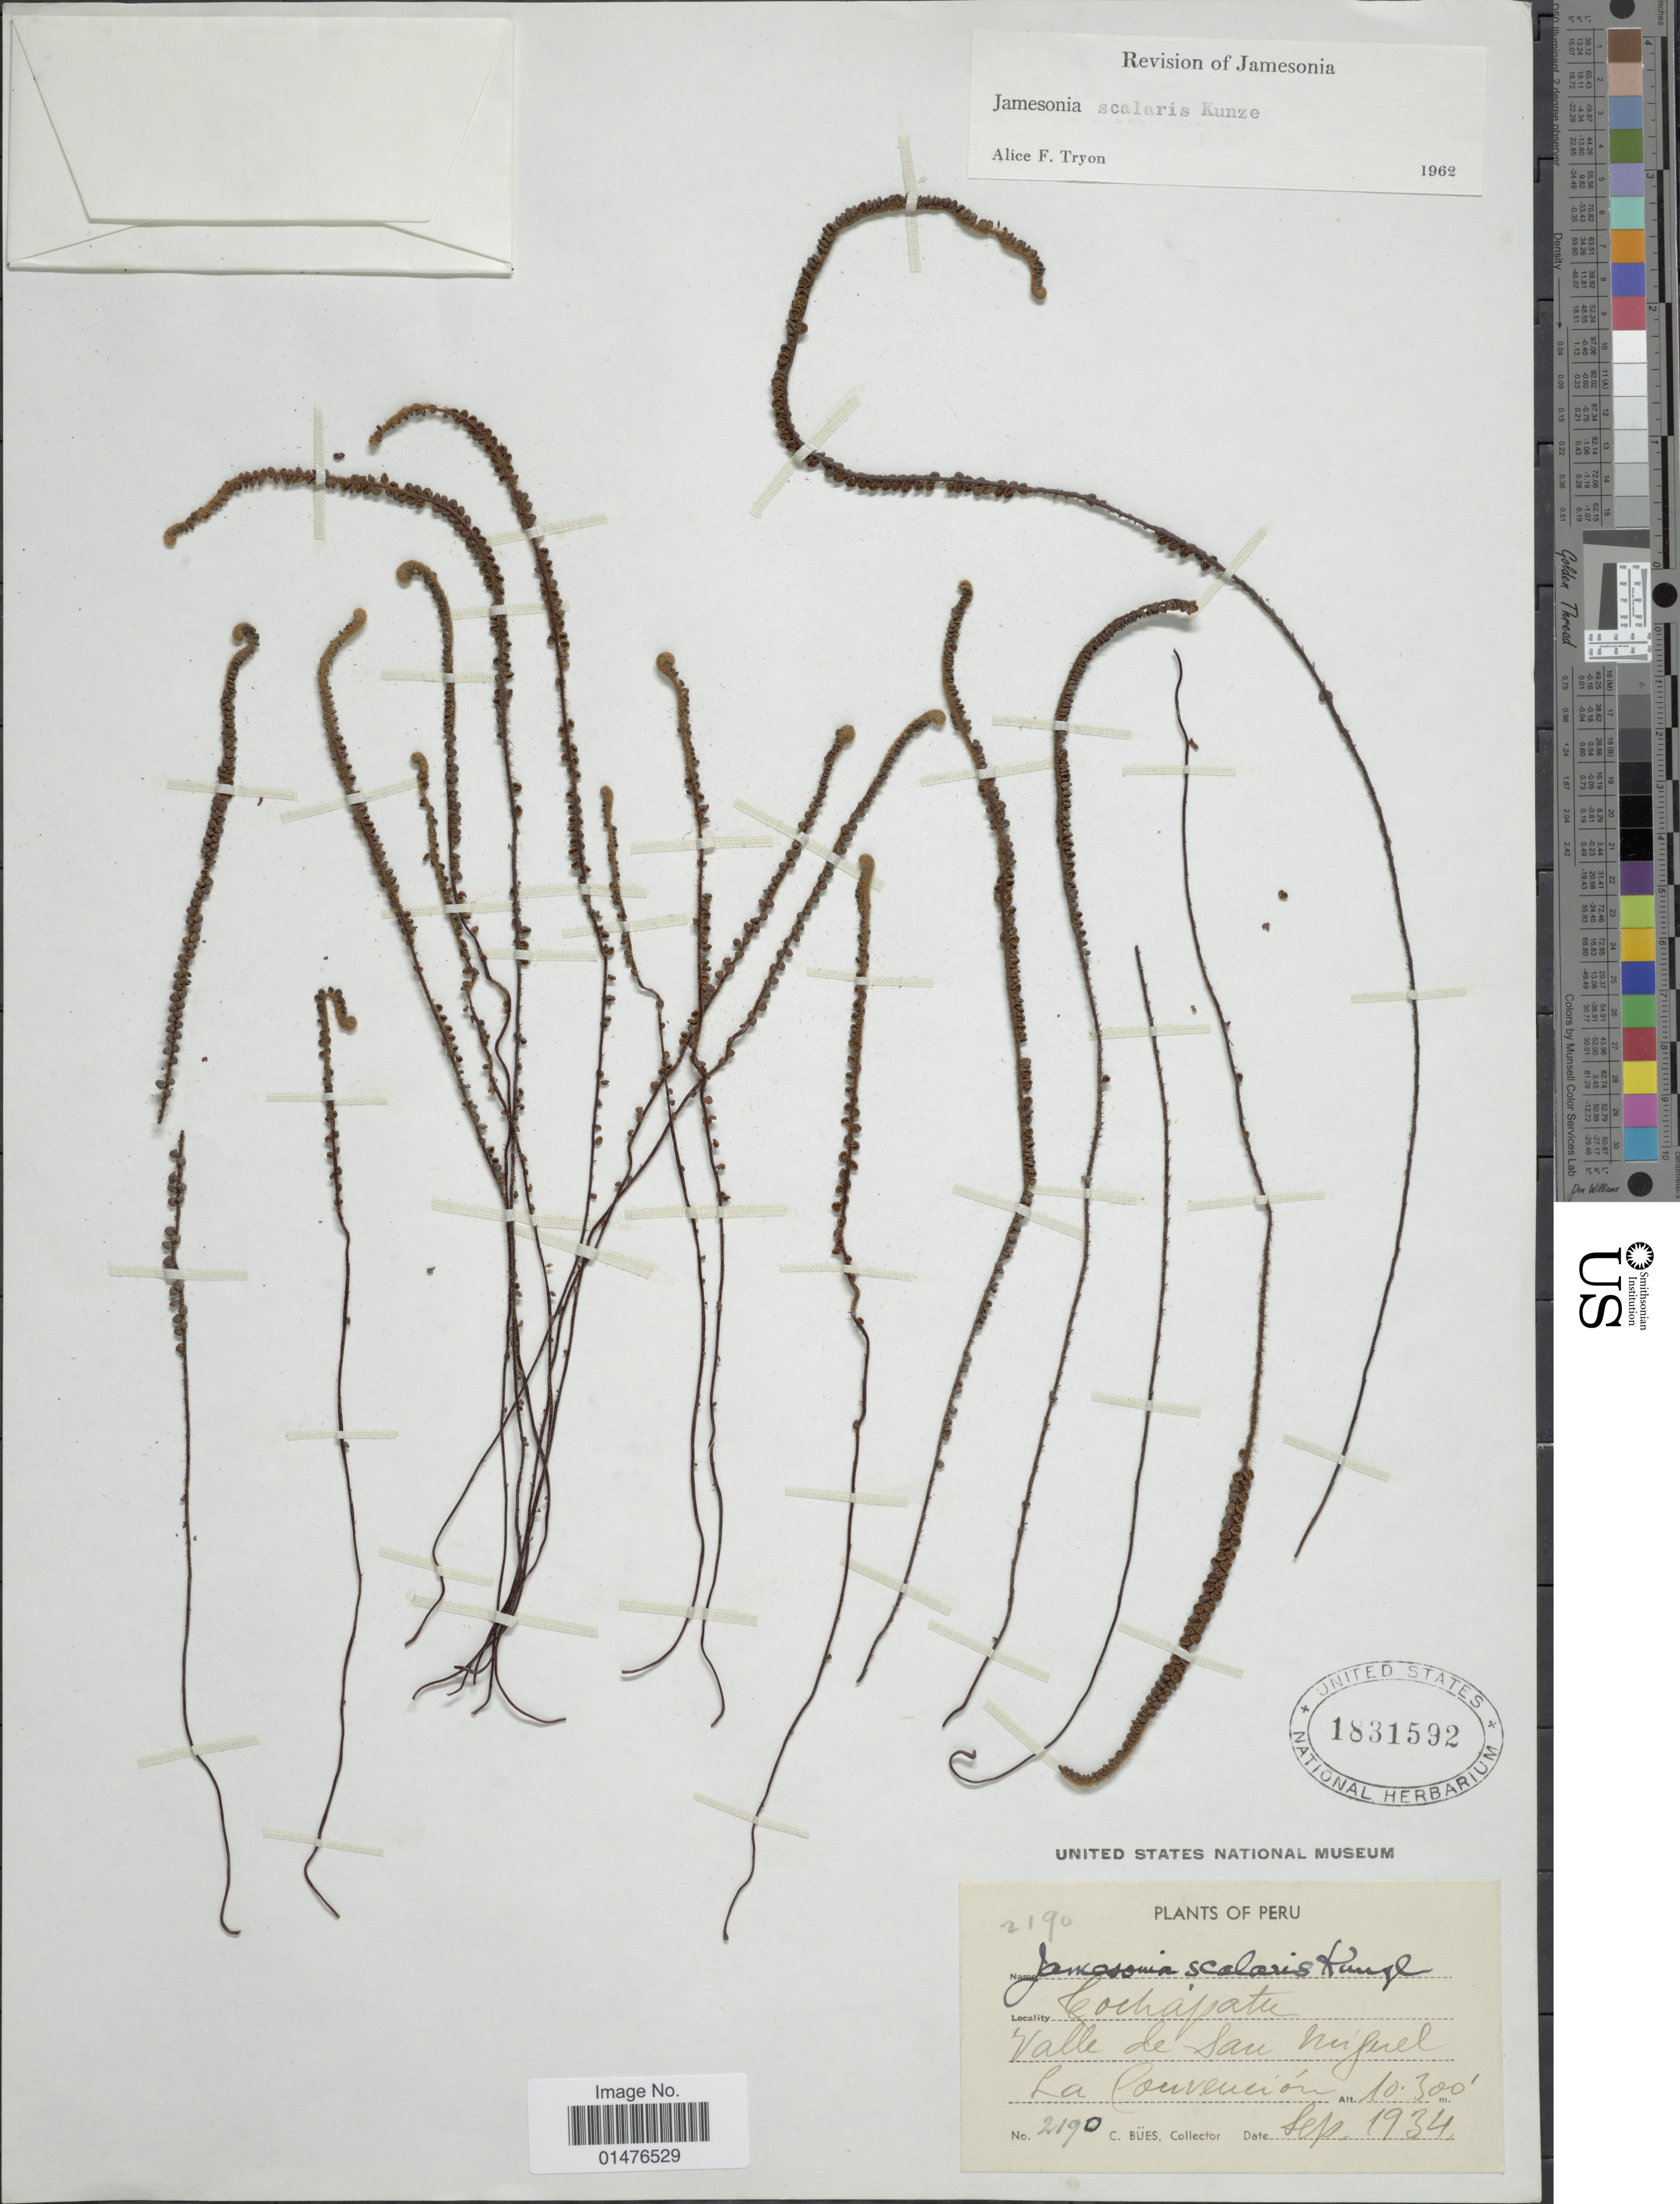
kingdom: Plantae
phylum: Tracheophyta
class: Polypodiopsida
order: Polypodiales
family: Pteridaceae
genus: Jamesonia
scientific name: Jamesonia scalaris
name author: Kunze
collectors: C. Bues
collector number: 2190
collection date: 1934-09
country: Peru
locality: Cochapata. Valle de San Miguel. La Convención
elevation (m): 3139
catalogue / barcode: US 1831592